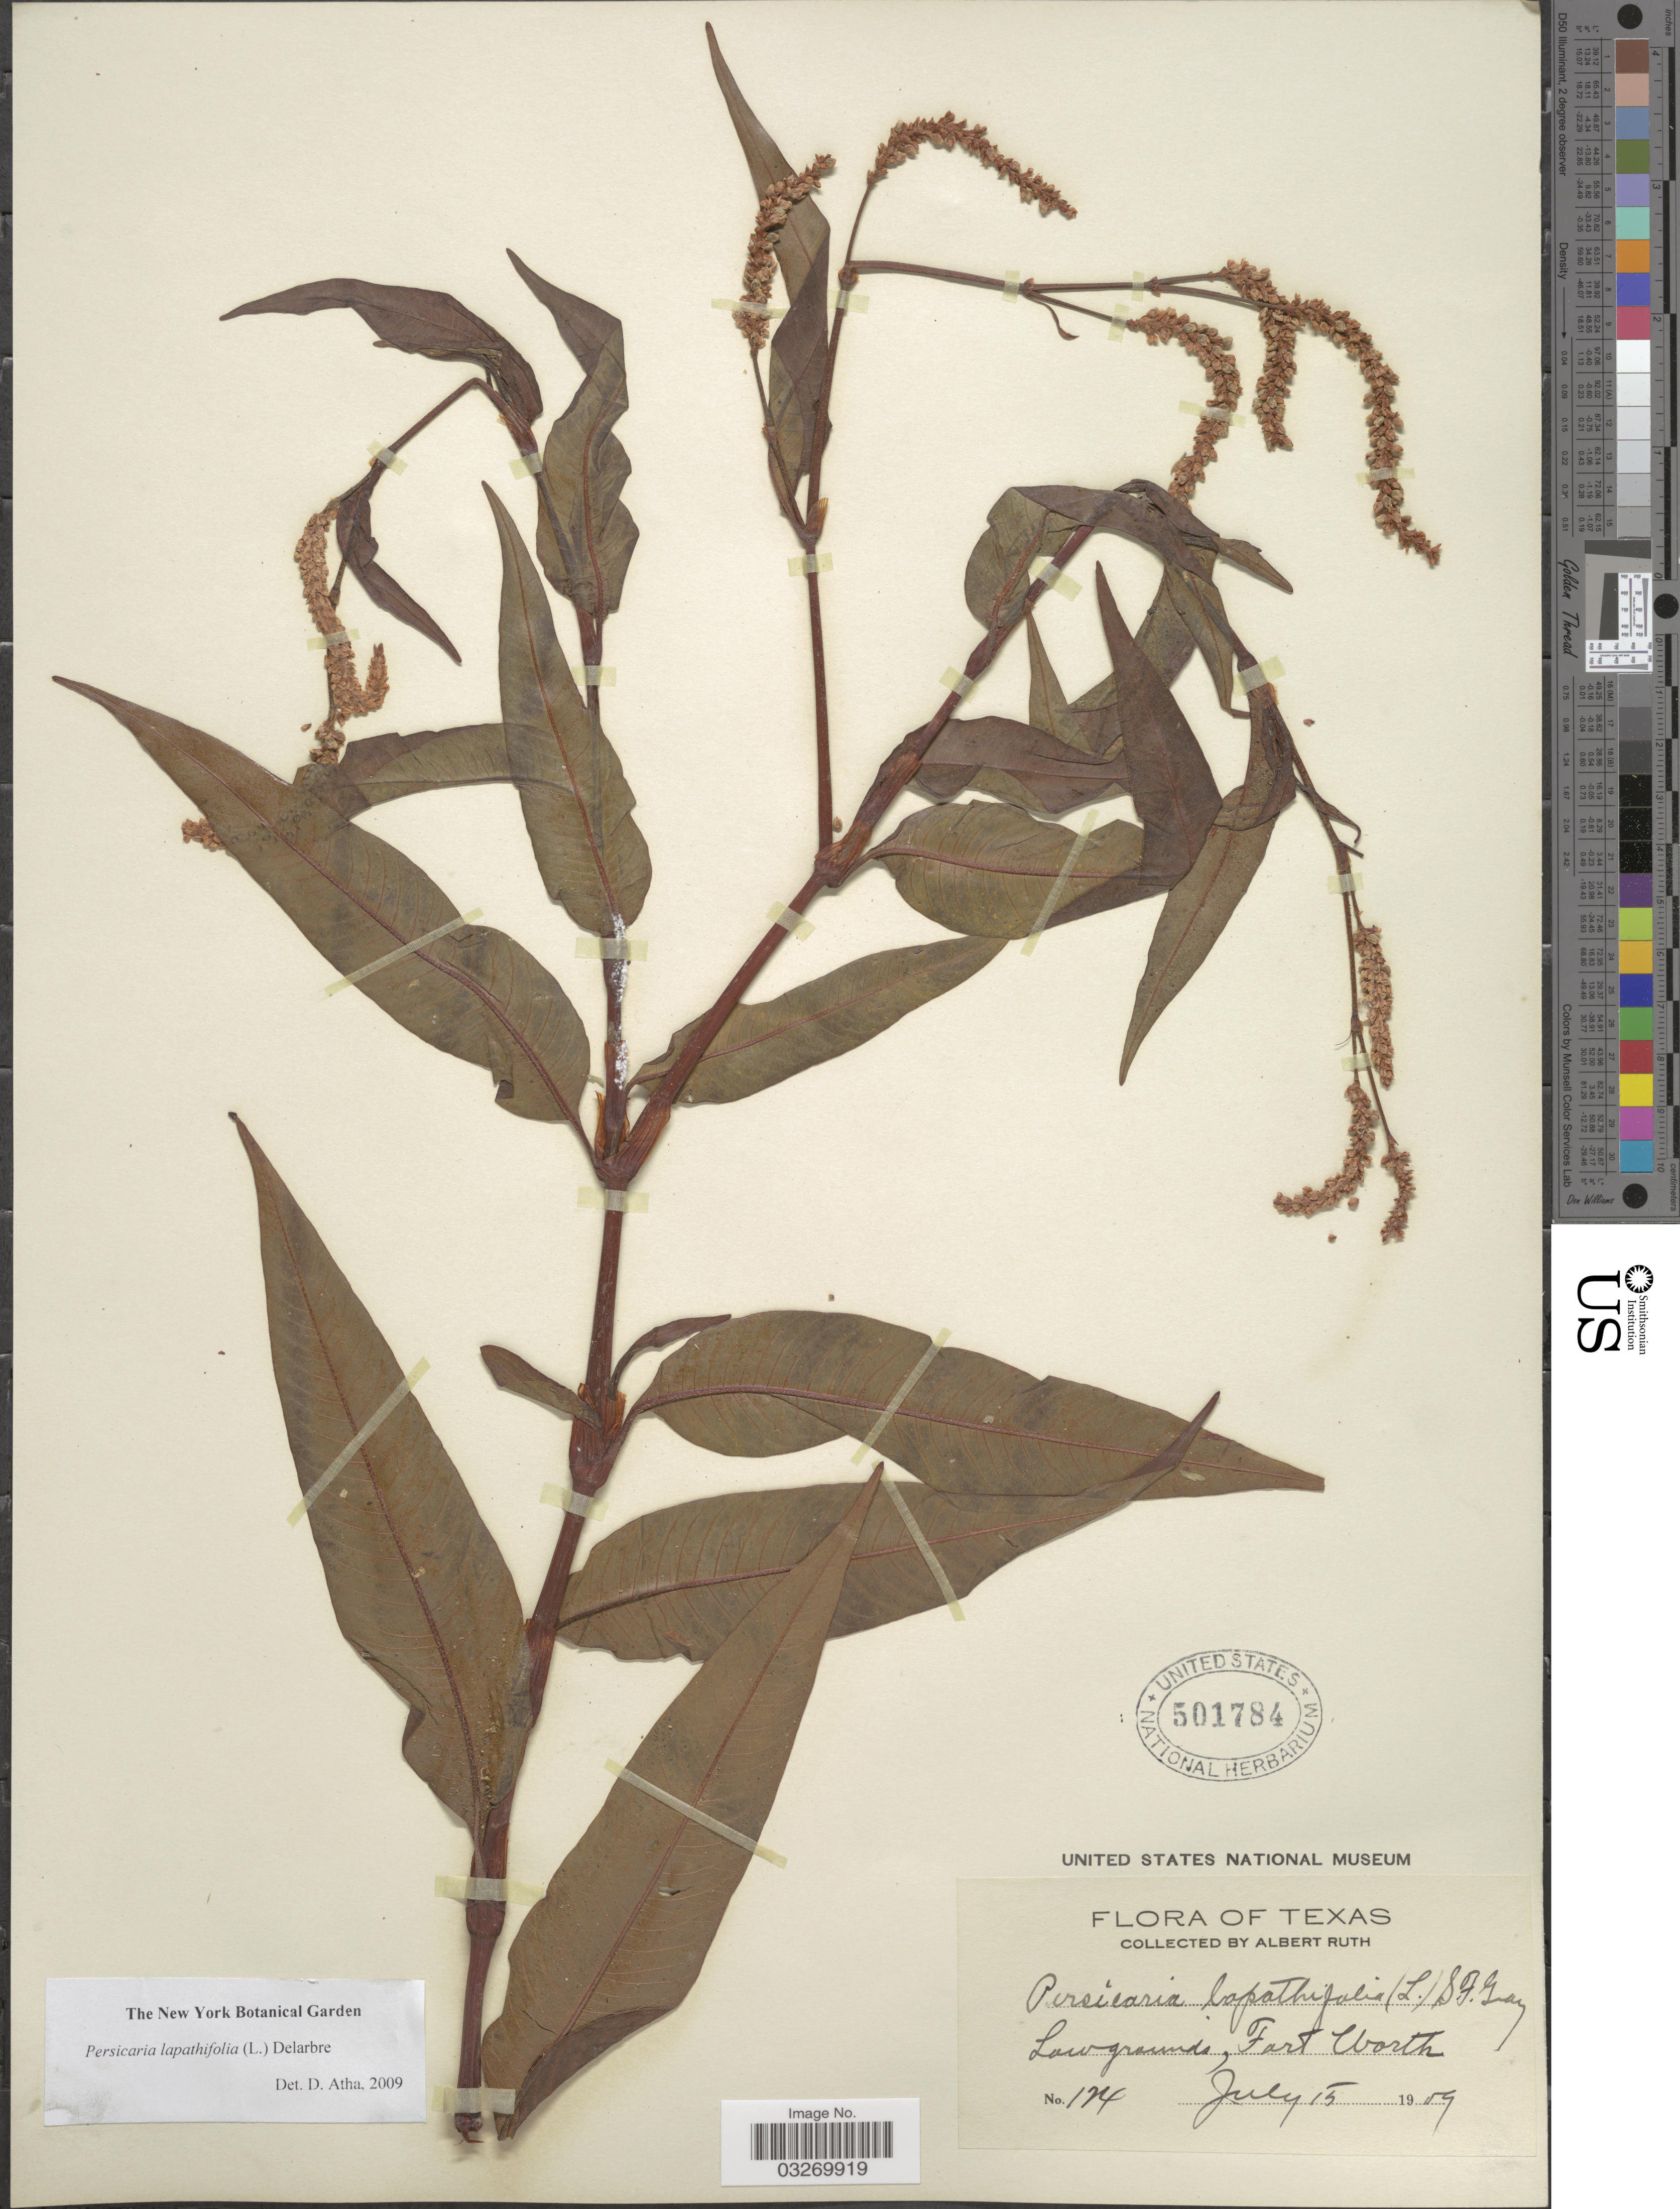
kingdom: Plantae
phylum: Tracheophyta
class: Magnoliopsida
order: Caryophyllales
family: Polygonaceae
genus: Persicaria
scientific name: Persicaria lapathifolia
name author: (L.) Delarbre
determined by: Atha, D. E.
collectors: A. Ruth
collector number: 174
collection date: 1909-07-15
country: United States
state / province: Texas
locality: Low grounds, Fort Worth.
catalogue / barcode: US 501784